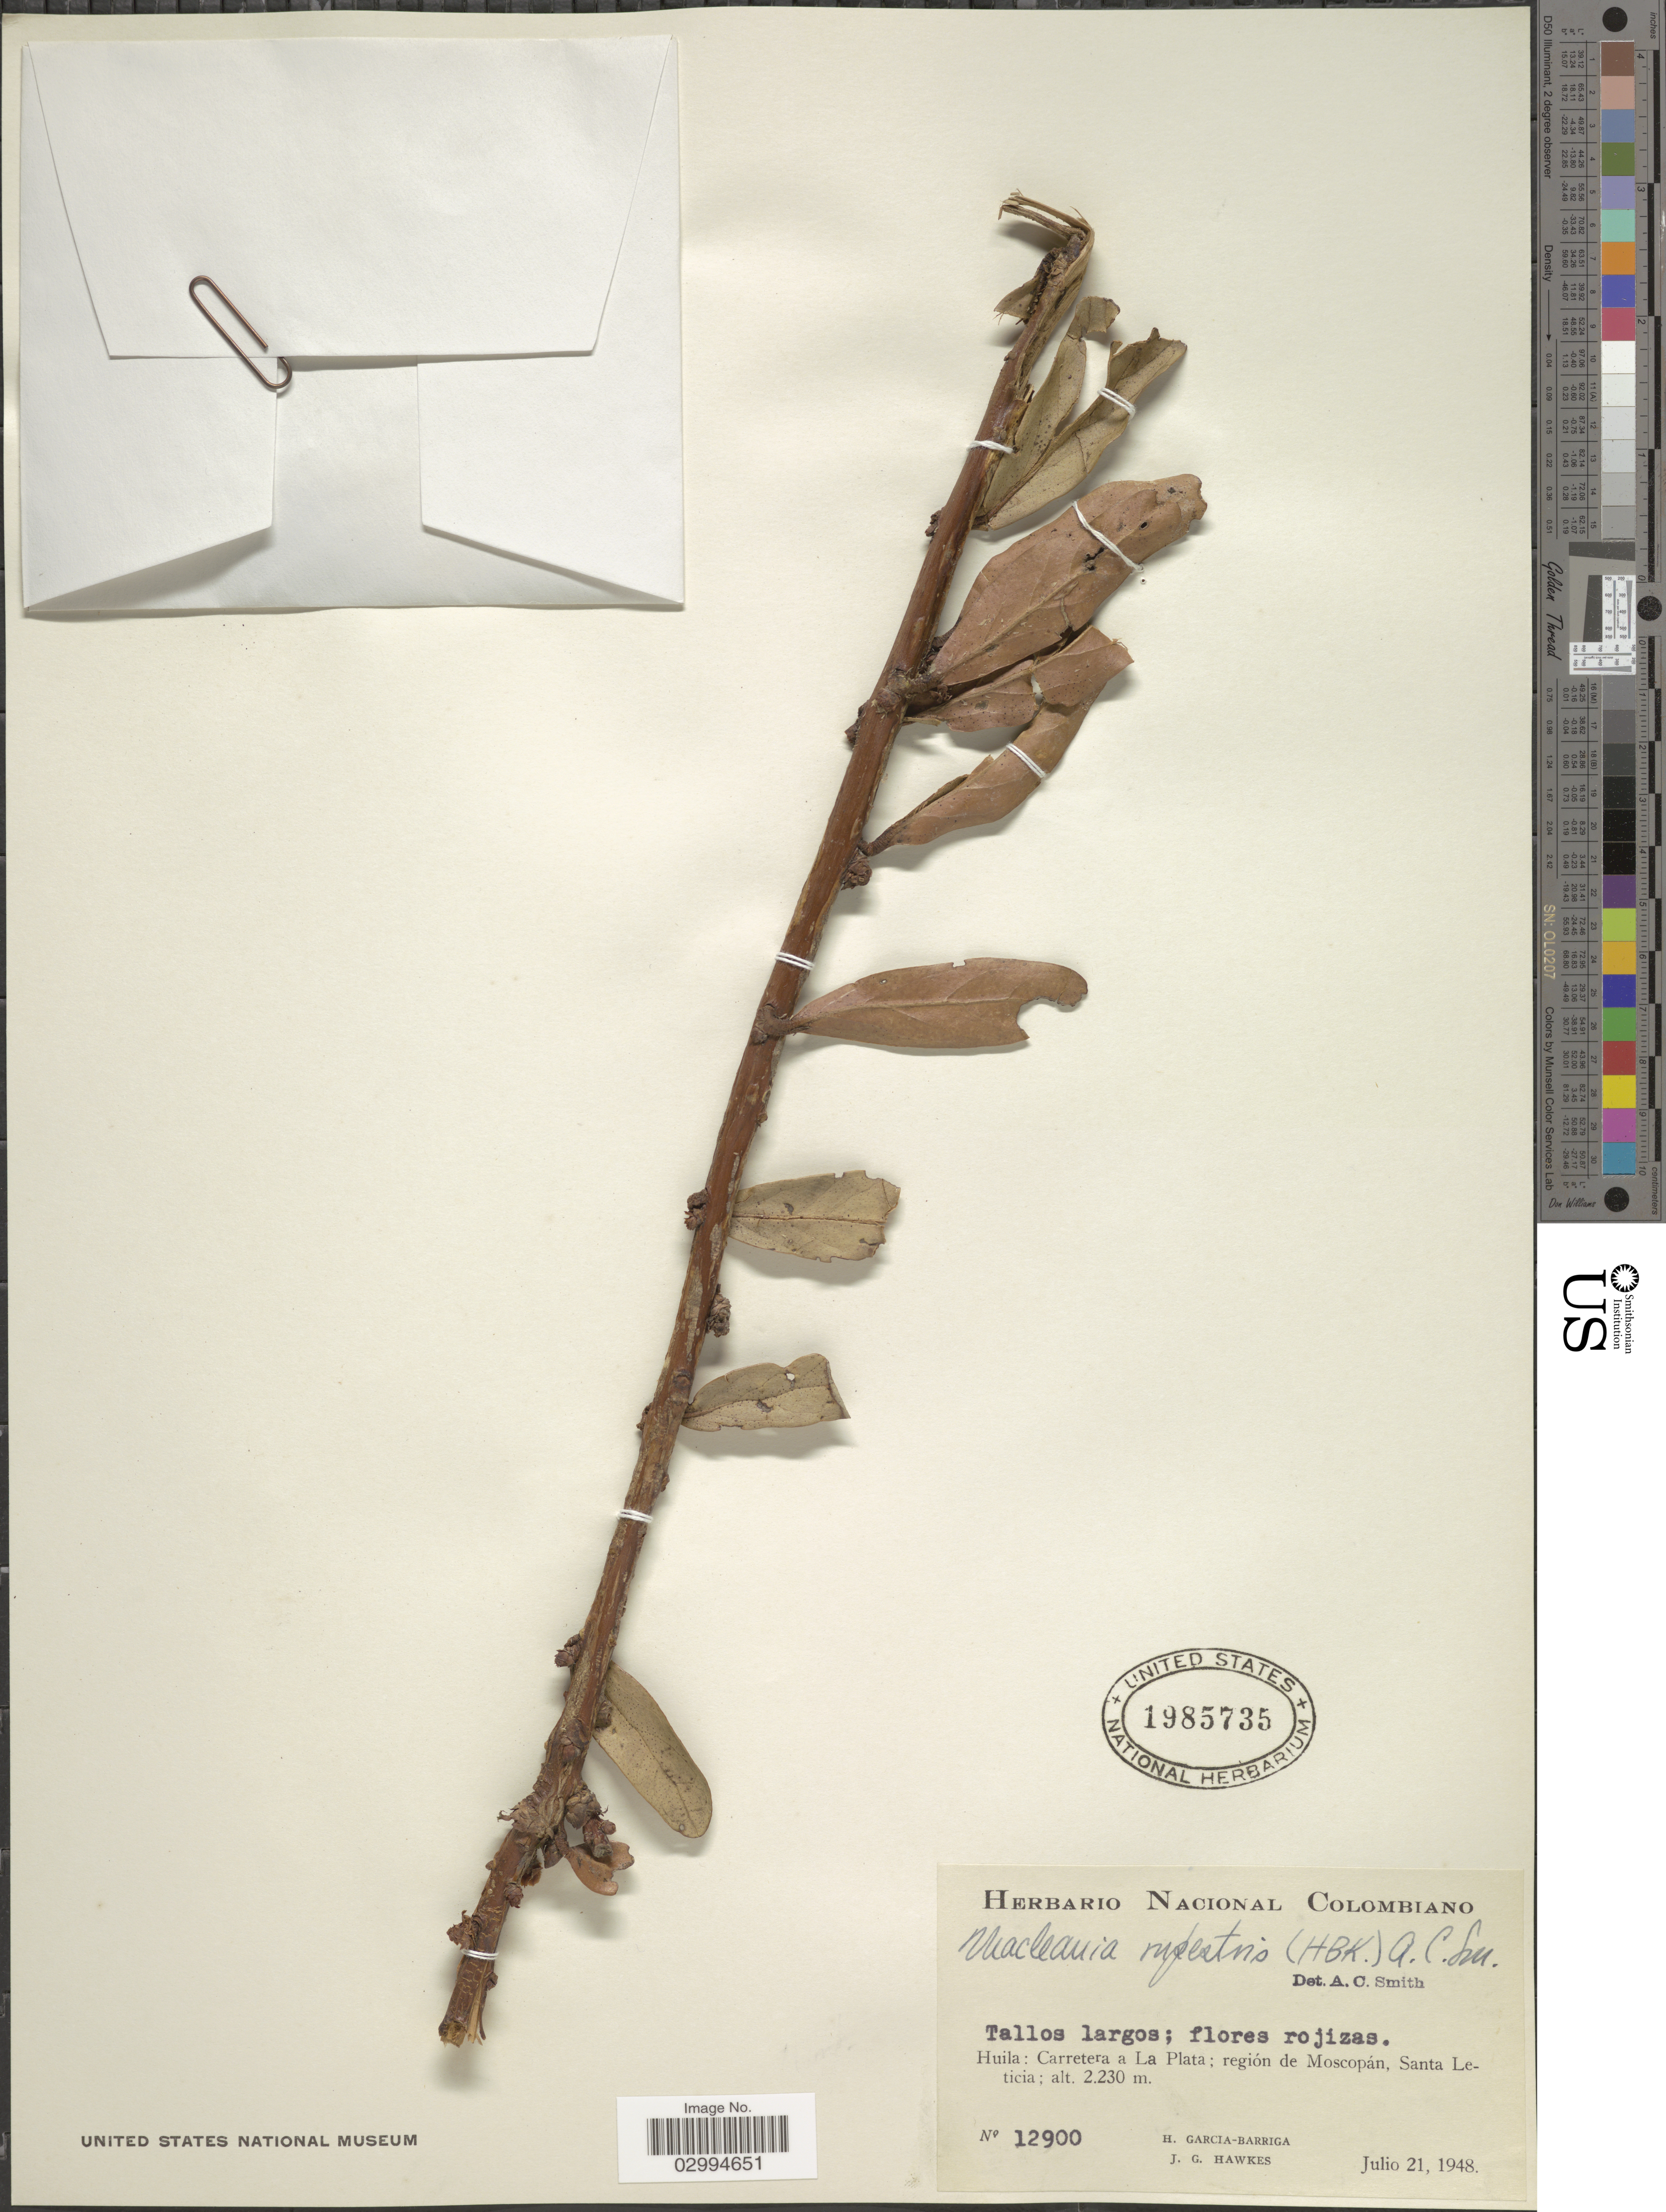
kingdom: Plantae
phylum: Tracheophyta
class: Magnoliopsida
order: Ericales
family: Ericaceae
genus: Macleania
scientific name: Macleania rupestris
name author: (Kunth) A.C. Sm.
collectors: H. García Barriga & J. Hawkes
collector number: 12900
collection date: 1948-07-21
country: Colombia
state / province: Huila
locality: Carretera a La Plata; región de Moscopán, Santa Leticia.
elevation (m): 2230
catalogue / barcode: US 1985735